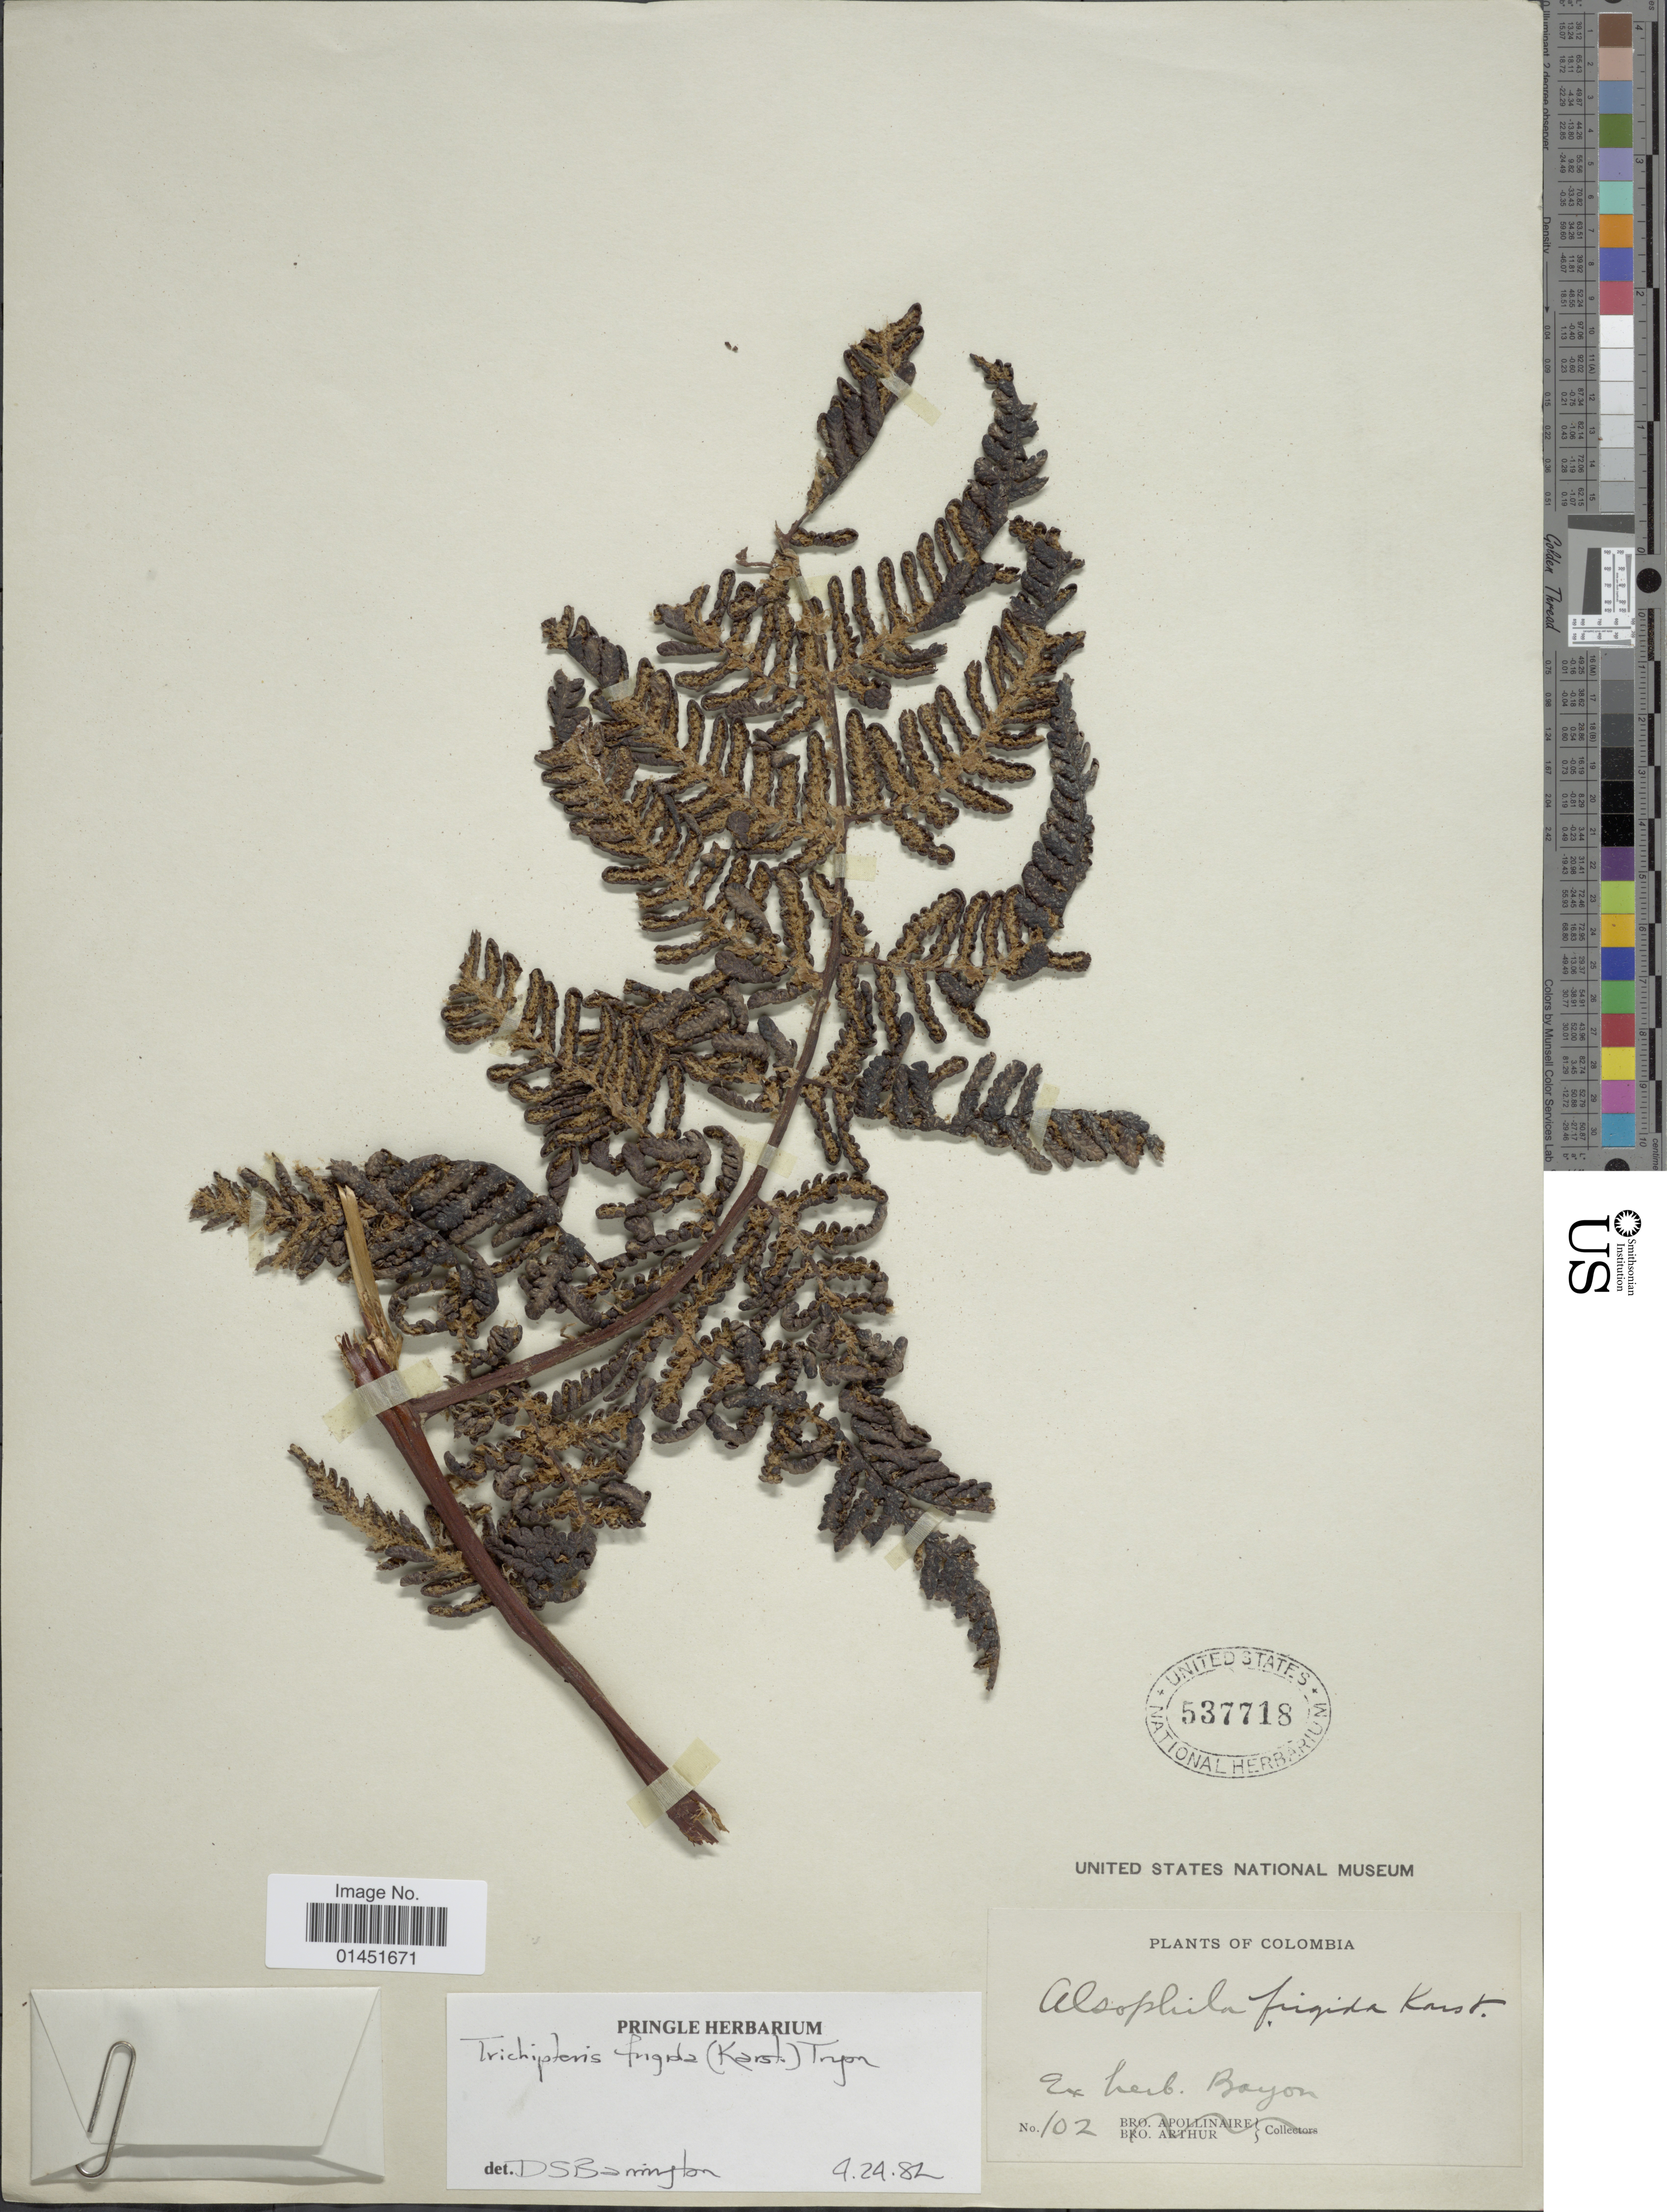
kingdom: Plantae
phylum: Tracheophyta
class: Polypodiopsida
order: Cyatheales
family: Cyatheaceae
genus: Cyathea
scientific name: Cyathea frigida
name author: (H. Karst.) Domin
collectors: E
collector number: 102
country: Colombia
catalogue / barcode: US 537718